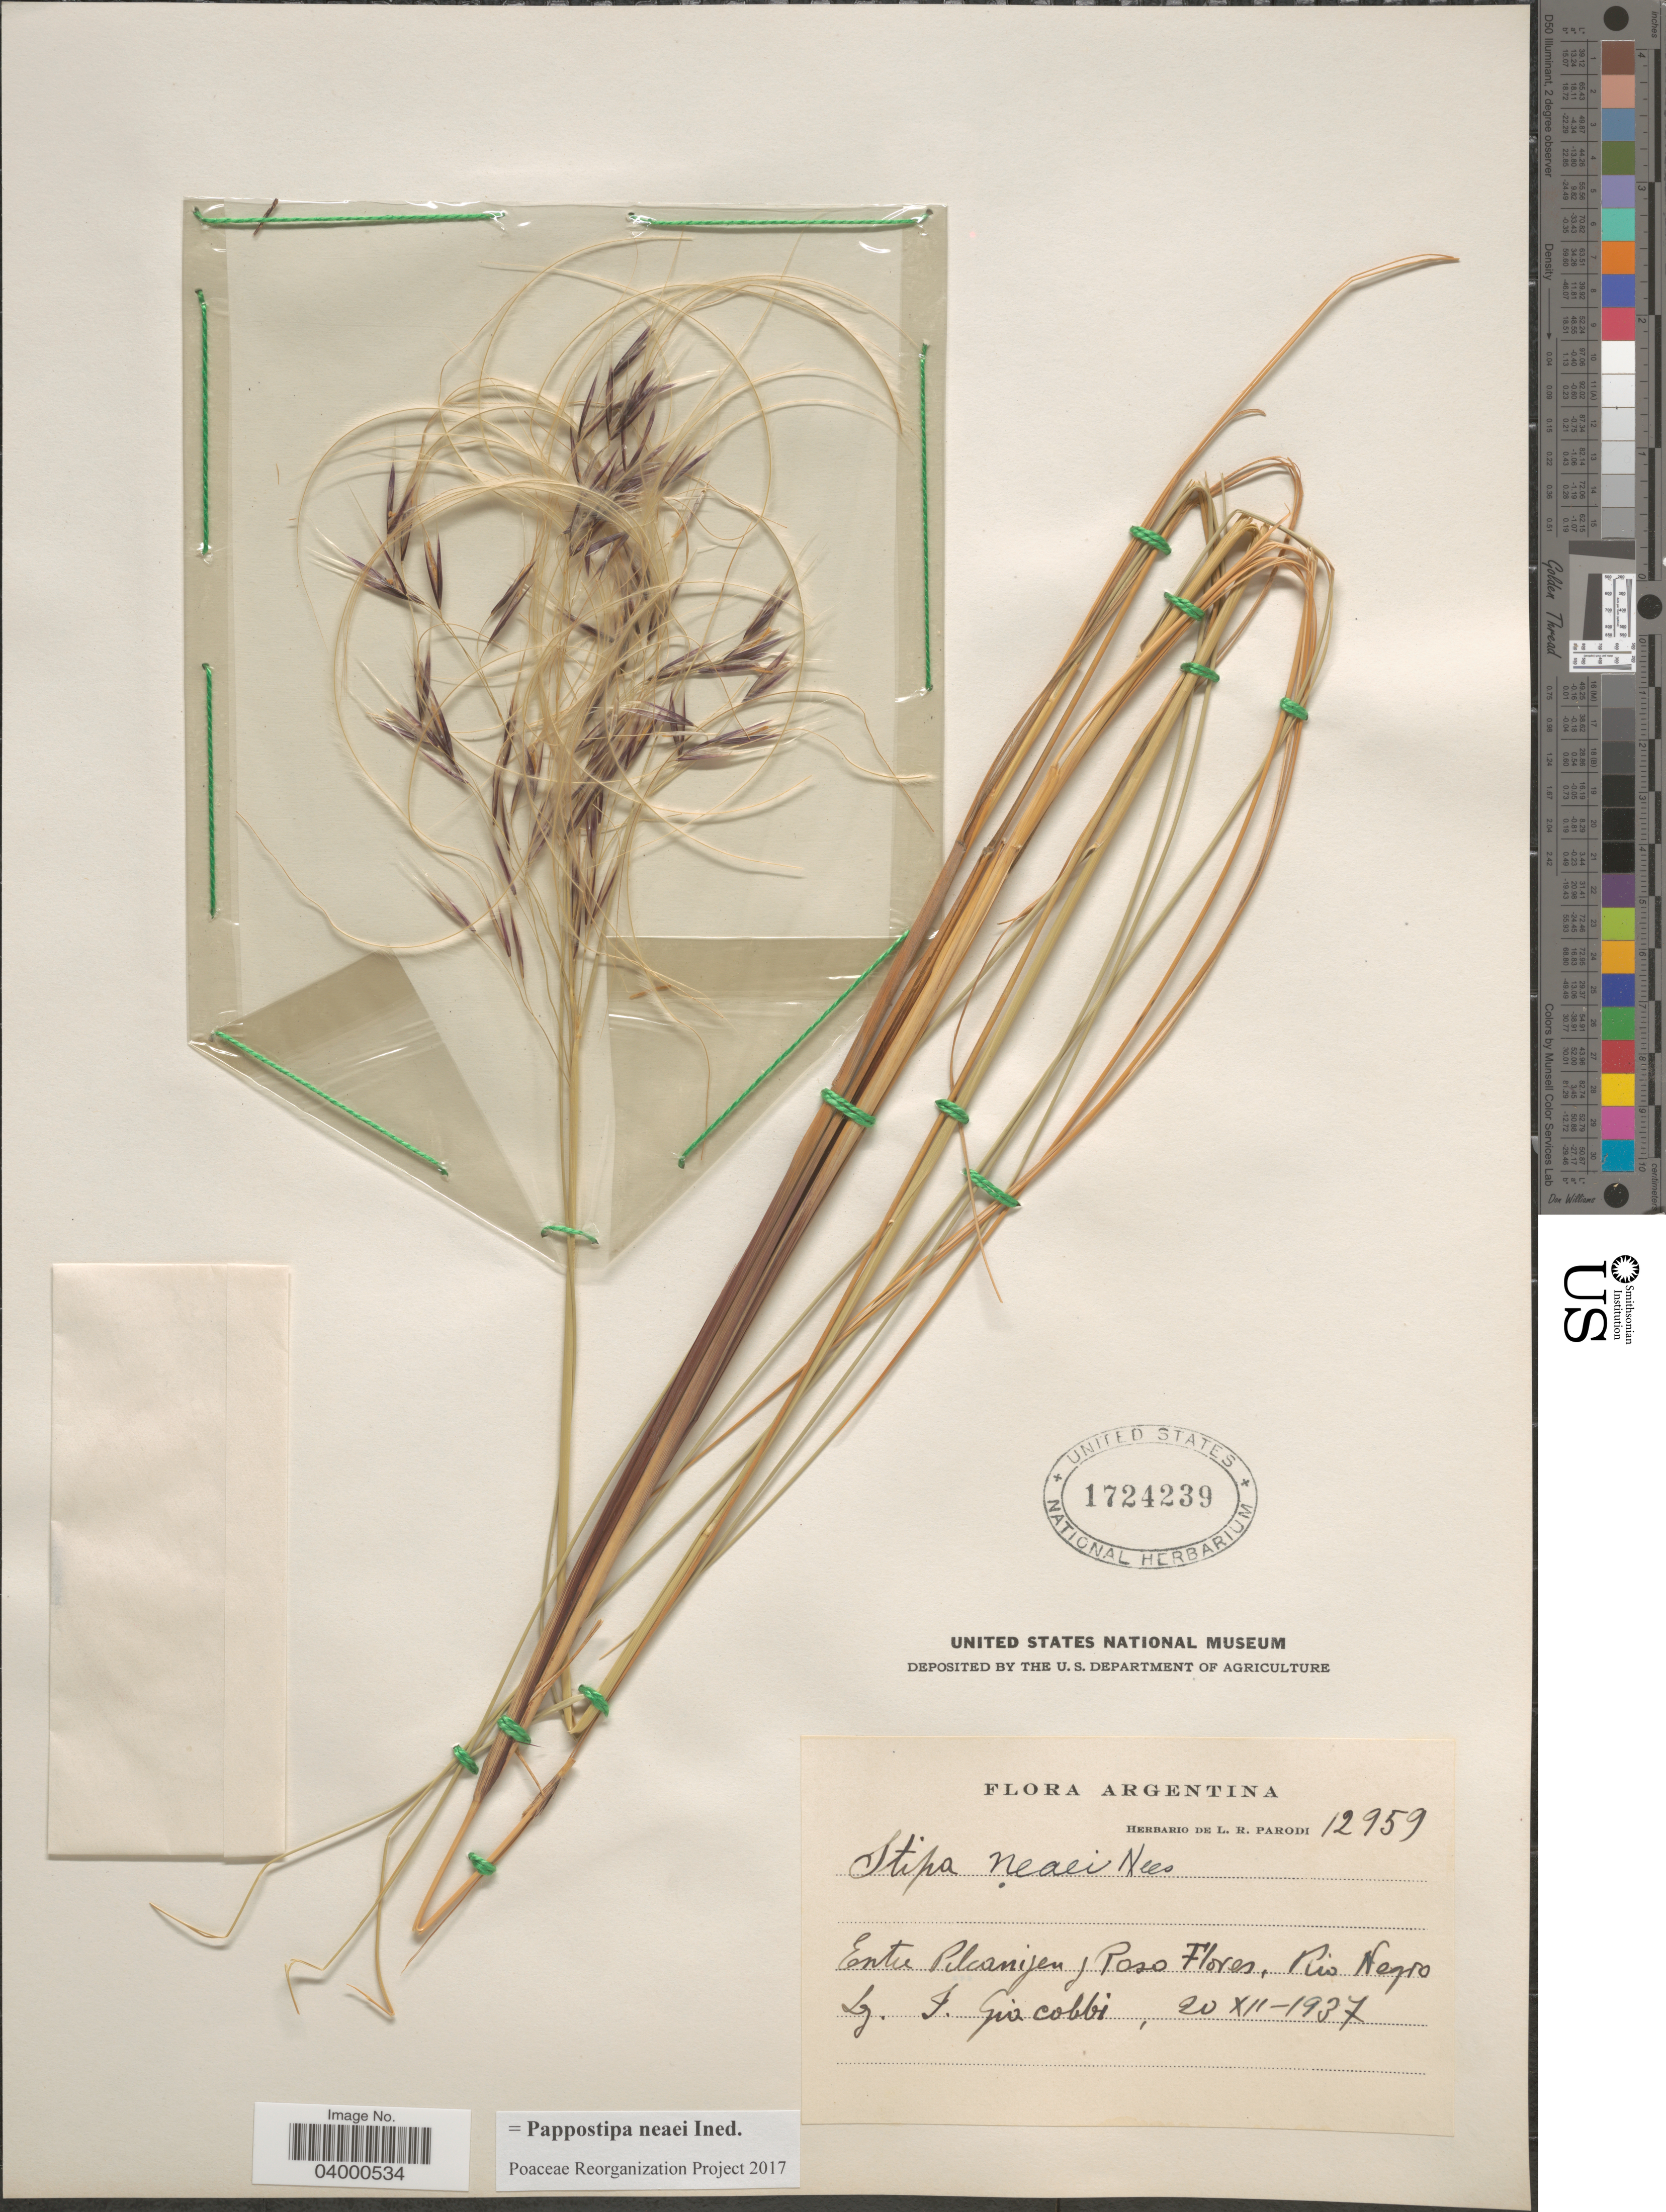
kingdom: Plantae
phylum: Tracheophyta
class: Liliopsida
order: Poales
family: Poaceae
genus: Pappostipa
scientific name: Pappostipa neaei ined.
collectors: J. Giocobbi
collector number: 12959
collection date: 1937-12-20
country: Argentina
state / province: Rio Negro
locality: Entre Pilconijen y Paso Flores.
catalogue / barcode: US 1724239